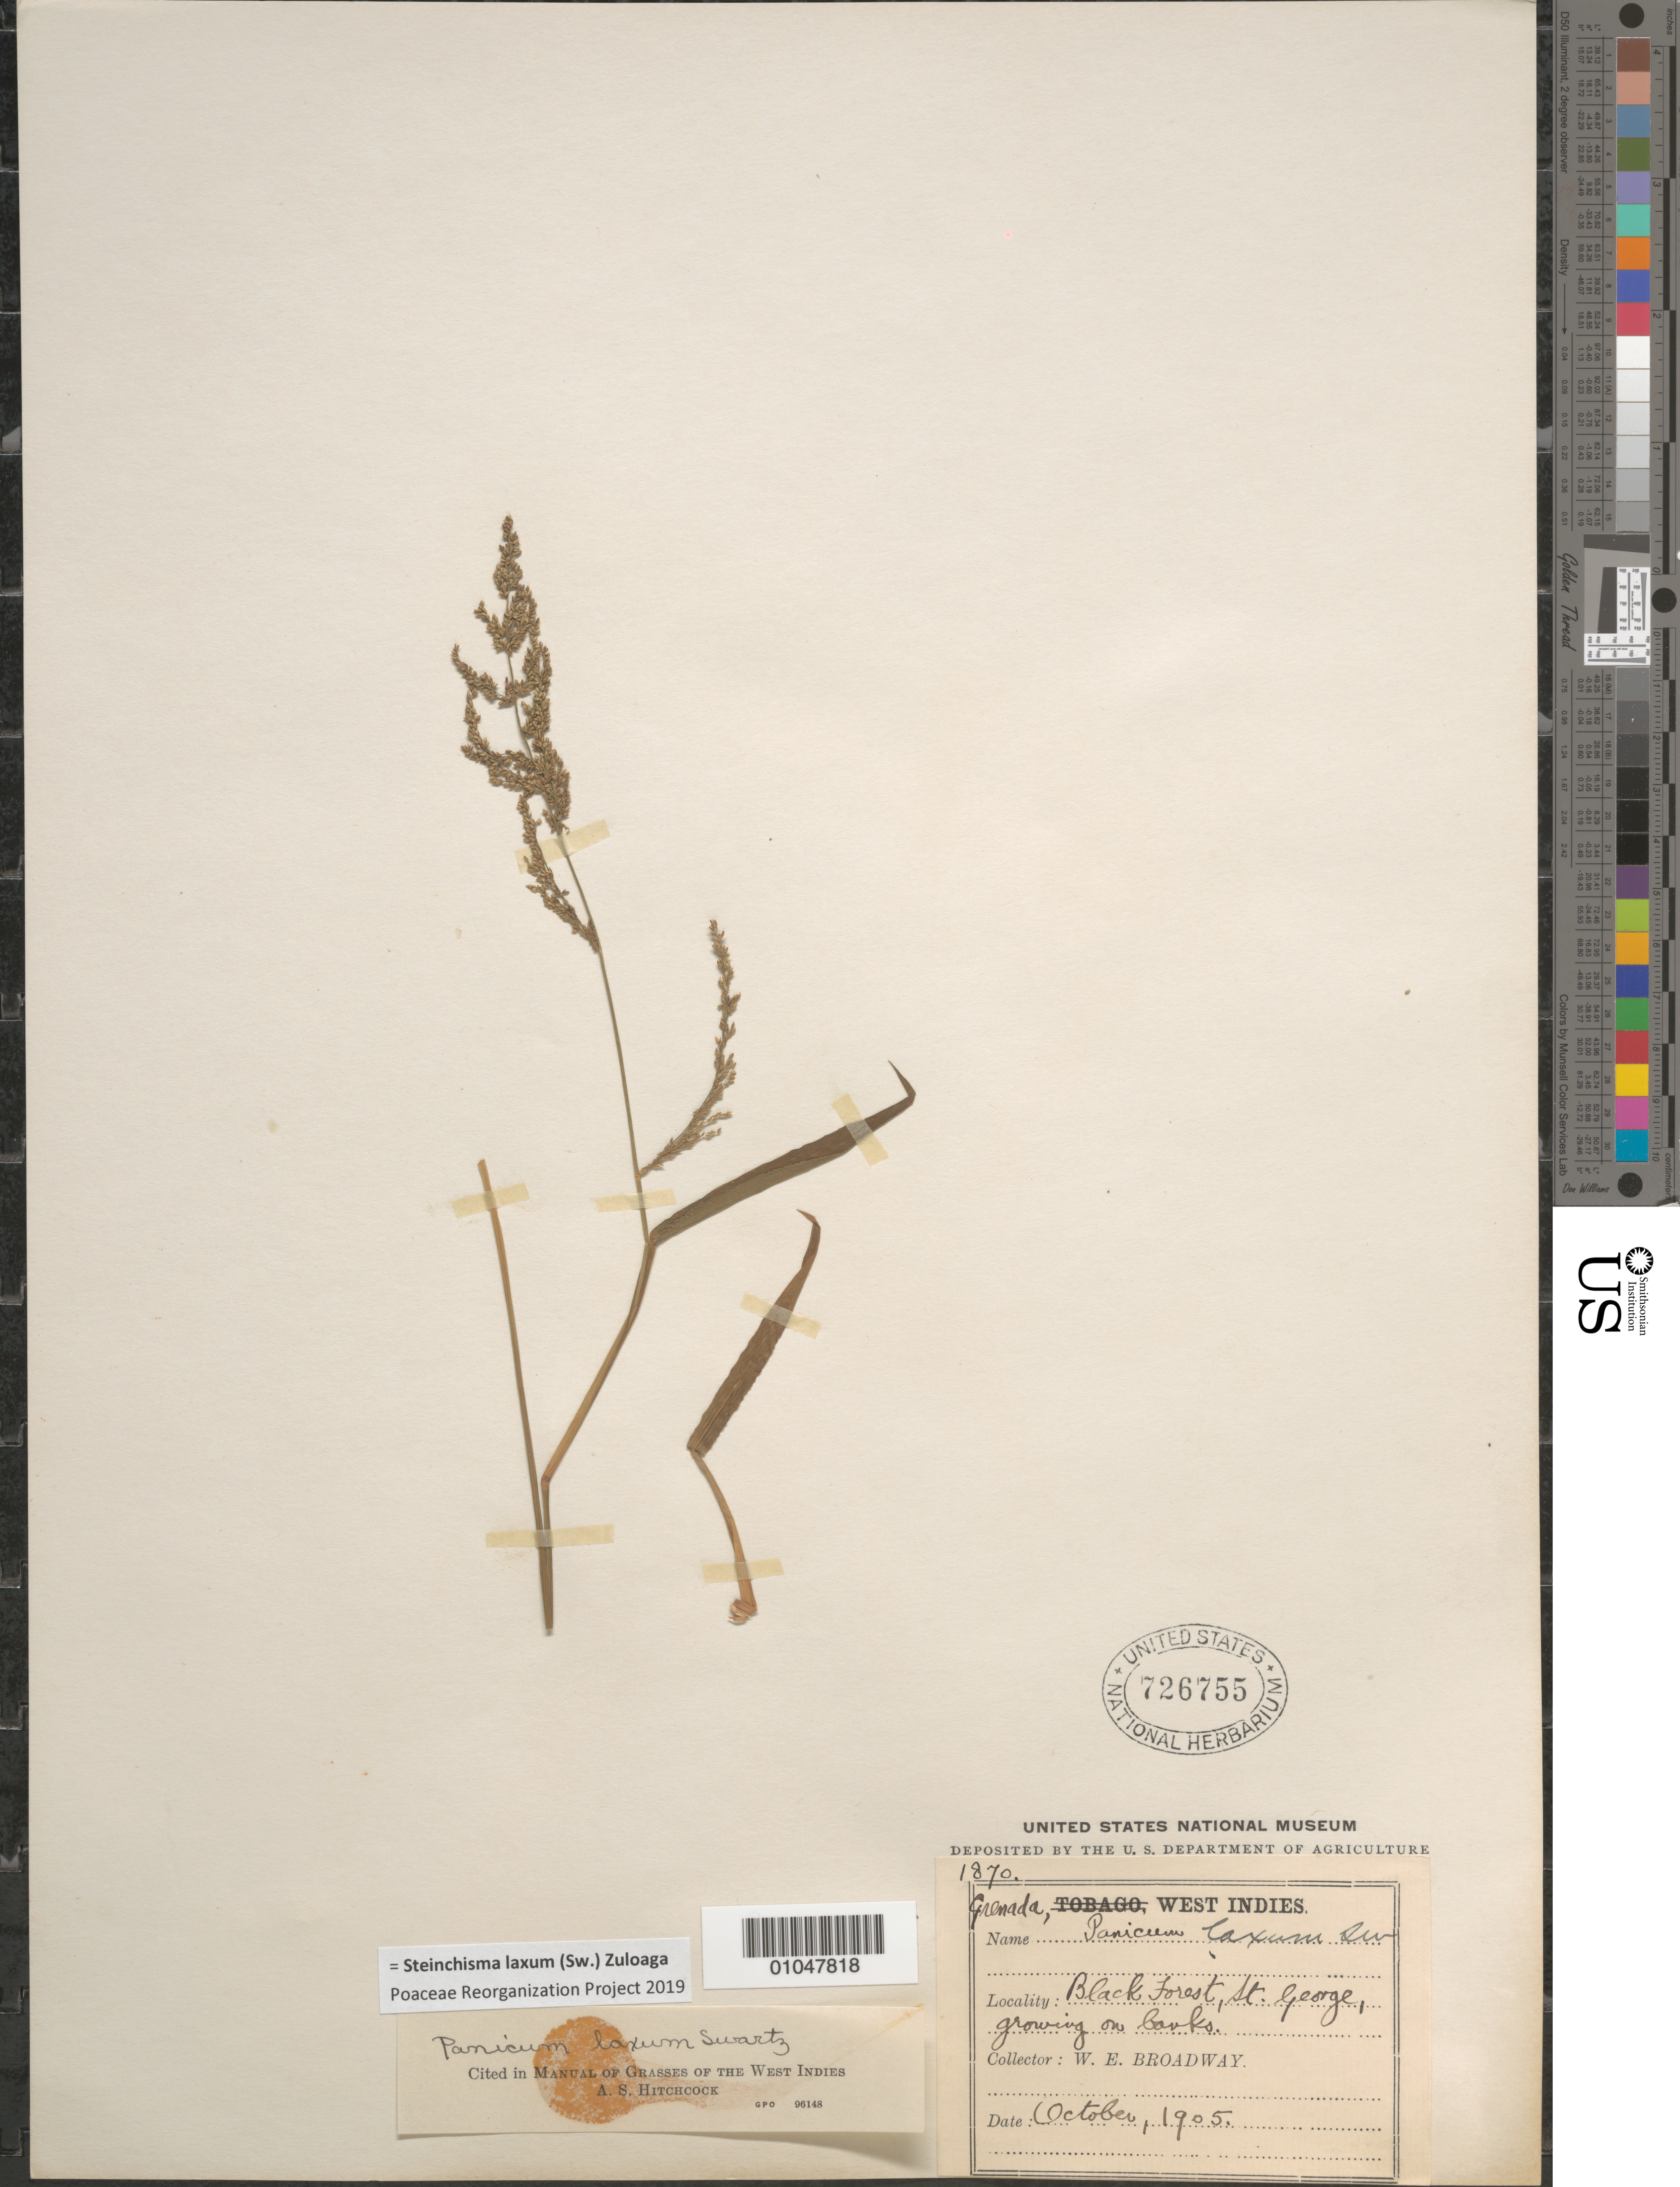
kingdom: Plantae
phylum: Tracheophyta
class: Liliopsida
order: Poales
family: Poaceae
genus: Panicum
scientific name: Panicum laxum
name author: Sw.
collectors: W. E. Broadway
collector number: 1870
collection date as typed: Oct 1905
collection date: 1905-10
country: Grenada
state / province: Saint George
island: Grenada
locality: Black Forest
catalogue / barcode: US 726755